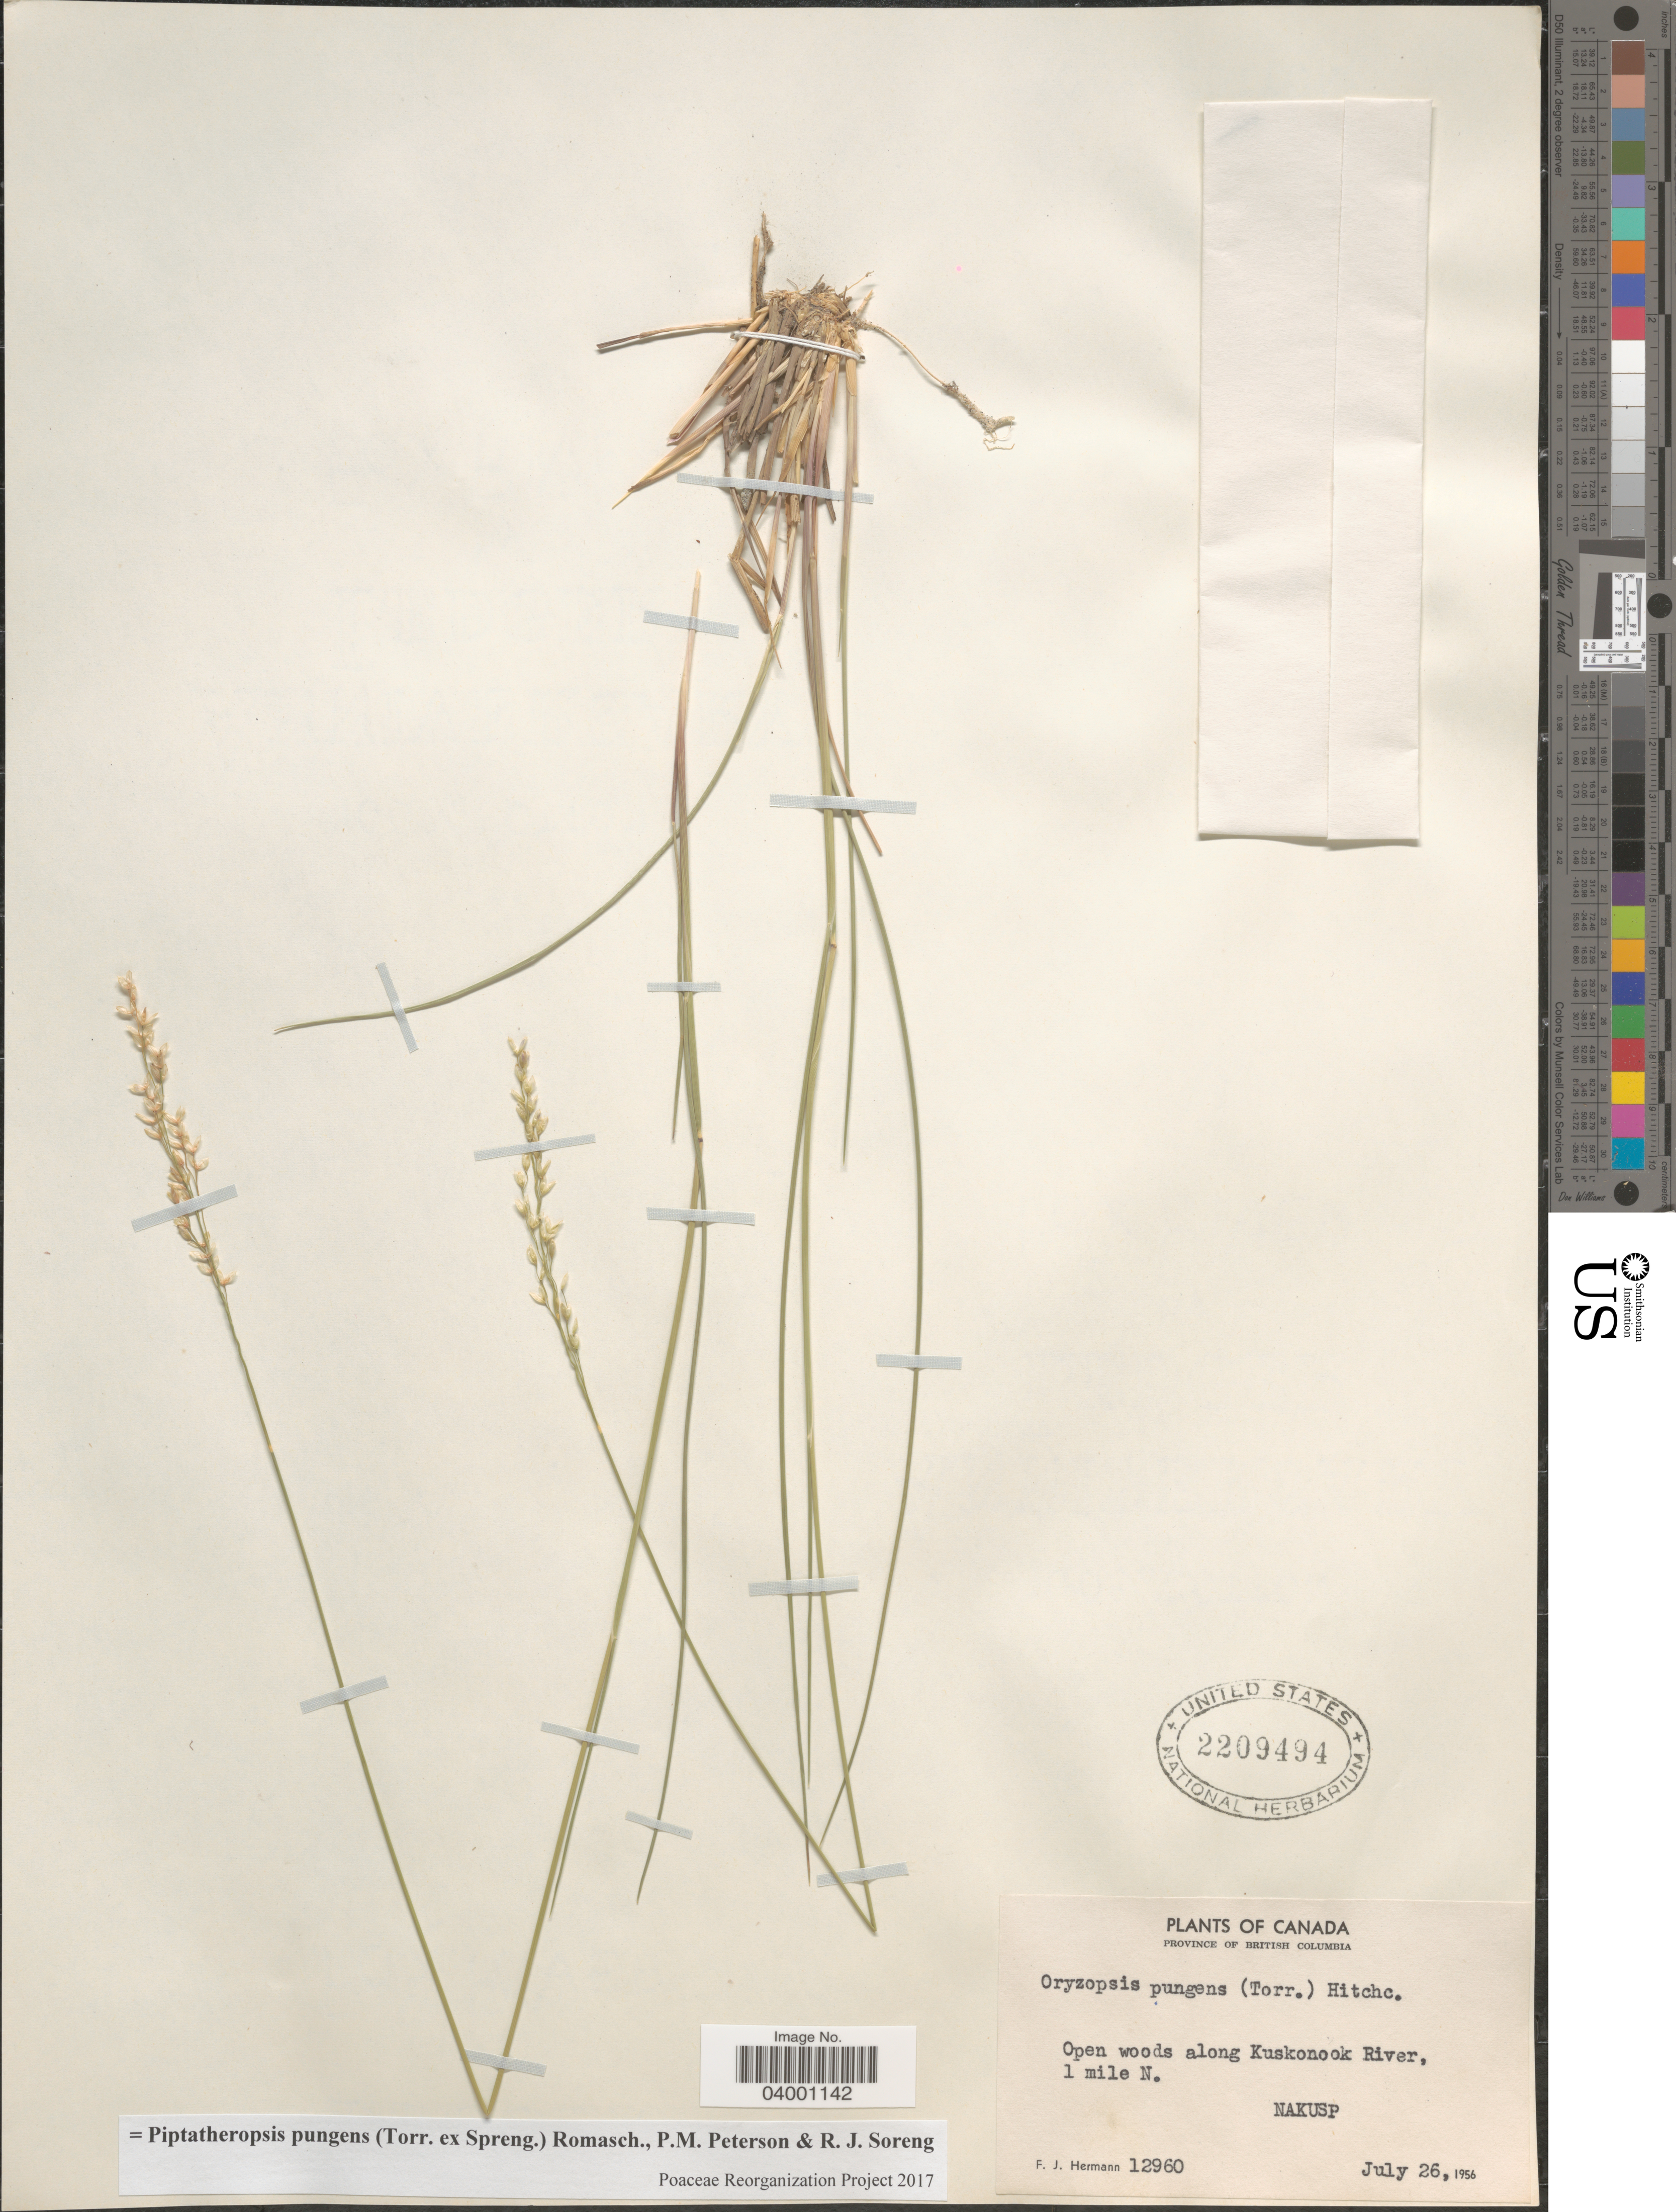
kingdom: Plantae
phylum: Tracheophyta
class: Liliopsida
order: Poales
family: Poaceae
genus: Piptatheropsis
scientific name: Piptatheropsis pungens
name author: (Torr. ex Spreng.) Romasch. et al.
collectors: F. J. Hermann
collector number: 12960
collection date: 1956-07-26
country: Canada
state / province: British Columbia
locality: Along Kuskonook River, 1 mile N. Nakusp.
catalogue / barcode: US 2209494